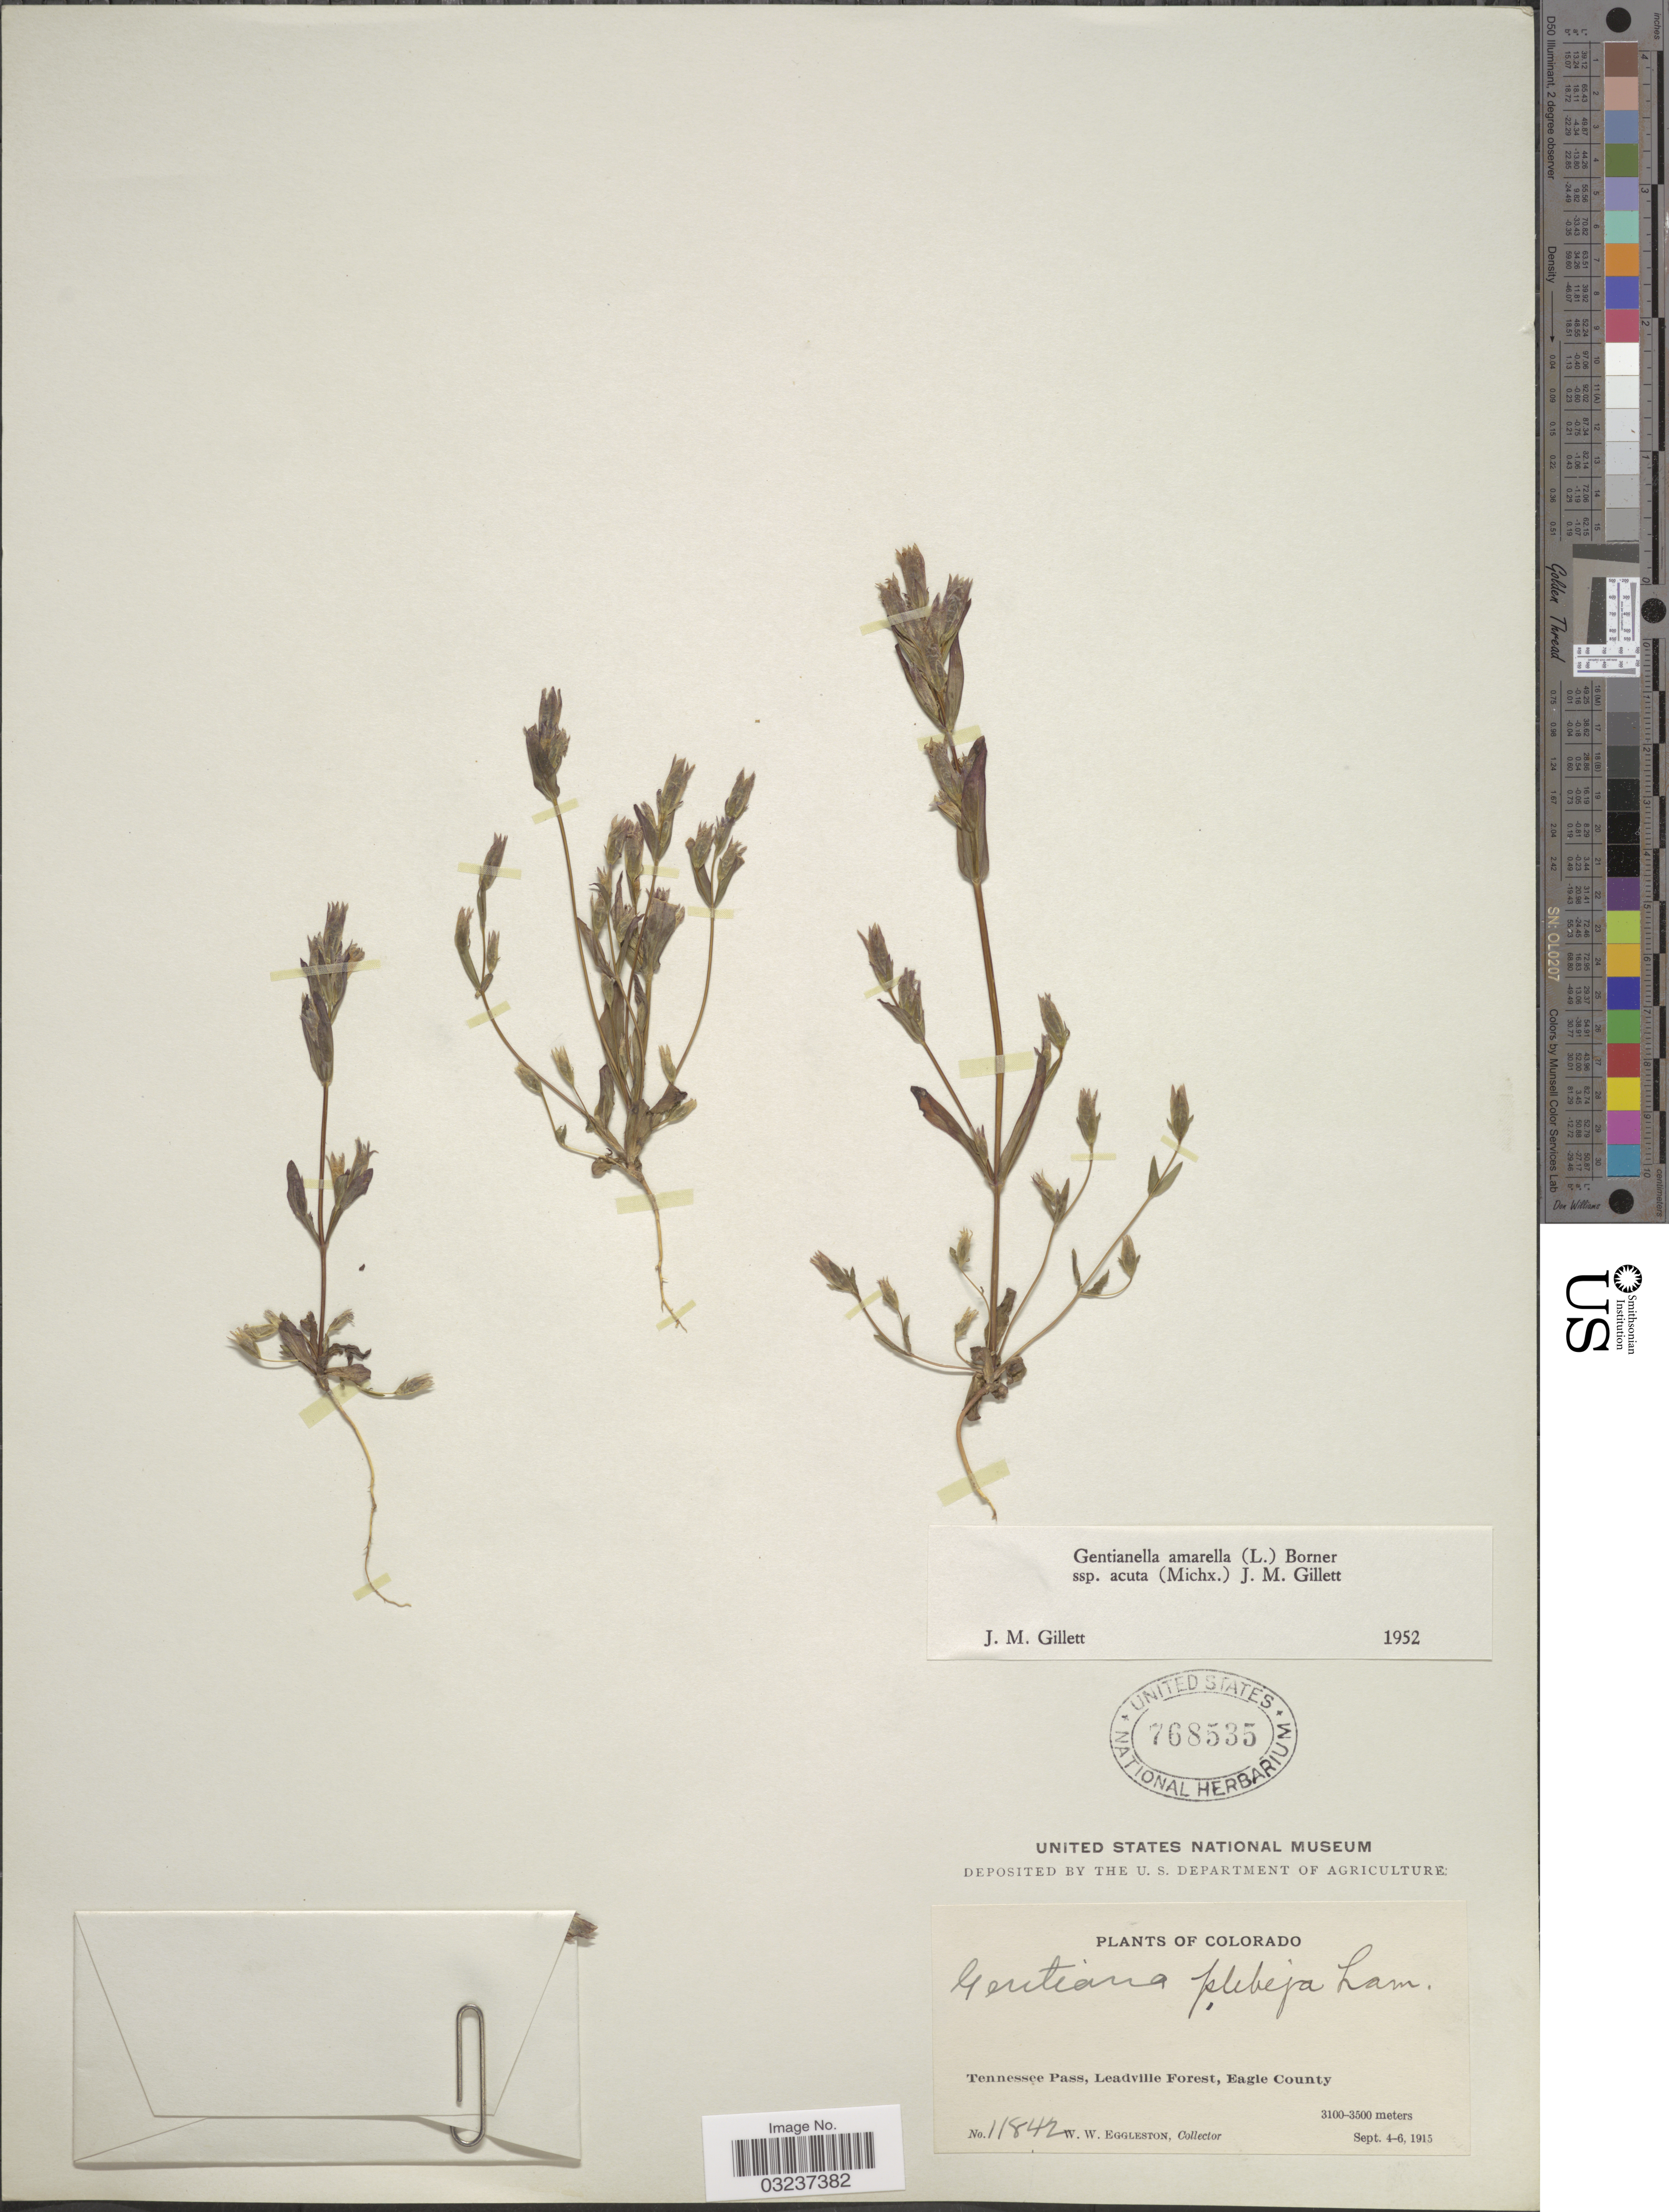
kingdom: Plantae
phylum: Tracheophyta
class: Magnoliopsida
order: Gentianales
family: Gentianaceae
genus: Gentianella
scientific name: Gentianella amarella subsp. acuta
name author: (Michx.) J.M. Gillett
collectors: W. W. Eggleston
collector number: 11842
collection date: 1915-09-04/1915-09-06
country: United States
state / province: Colorado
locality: Tennessee Pass, Leadville Forest, Eagle County.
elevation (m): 3100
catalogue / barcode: US 768535